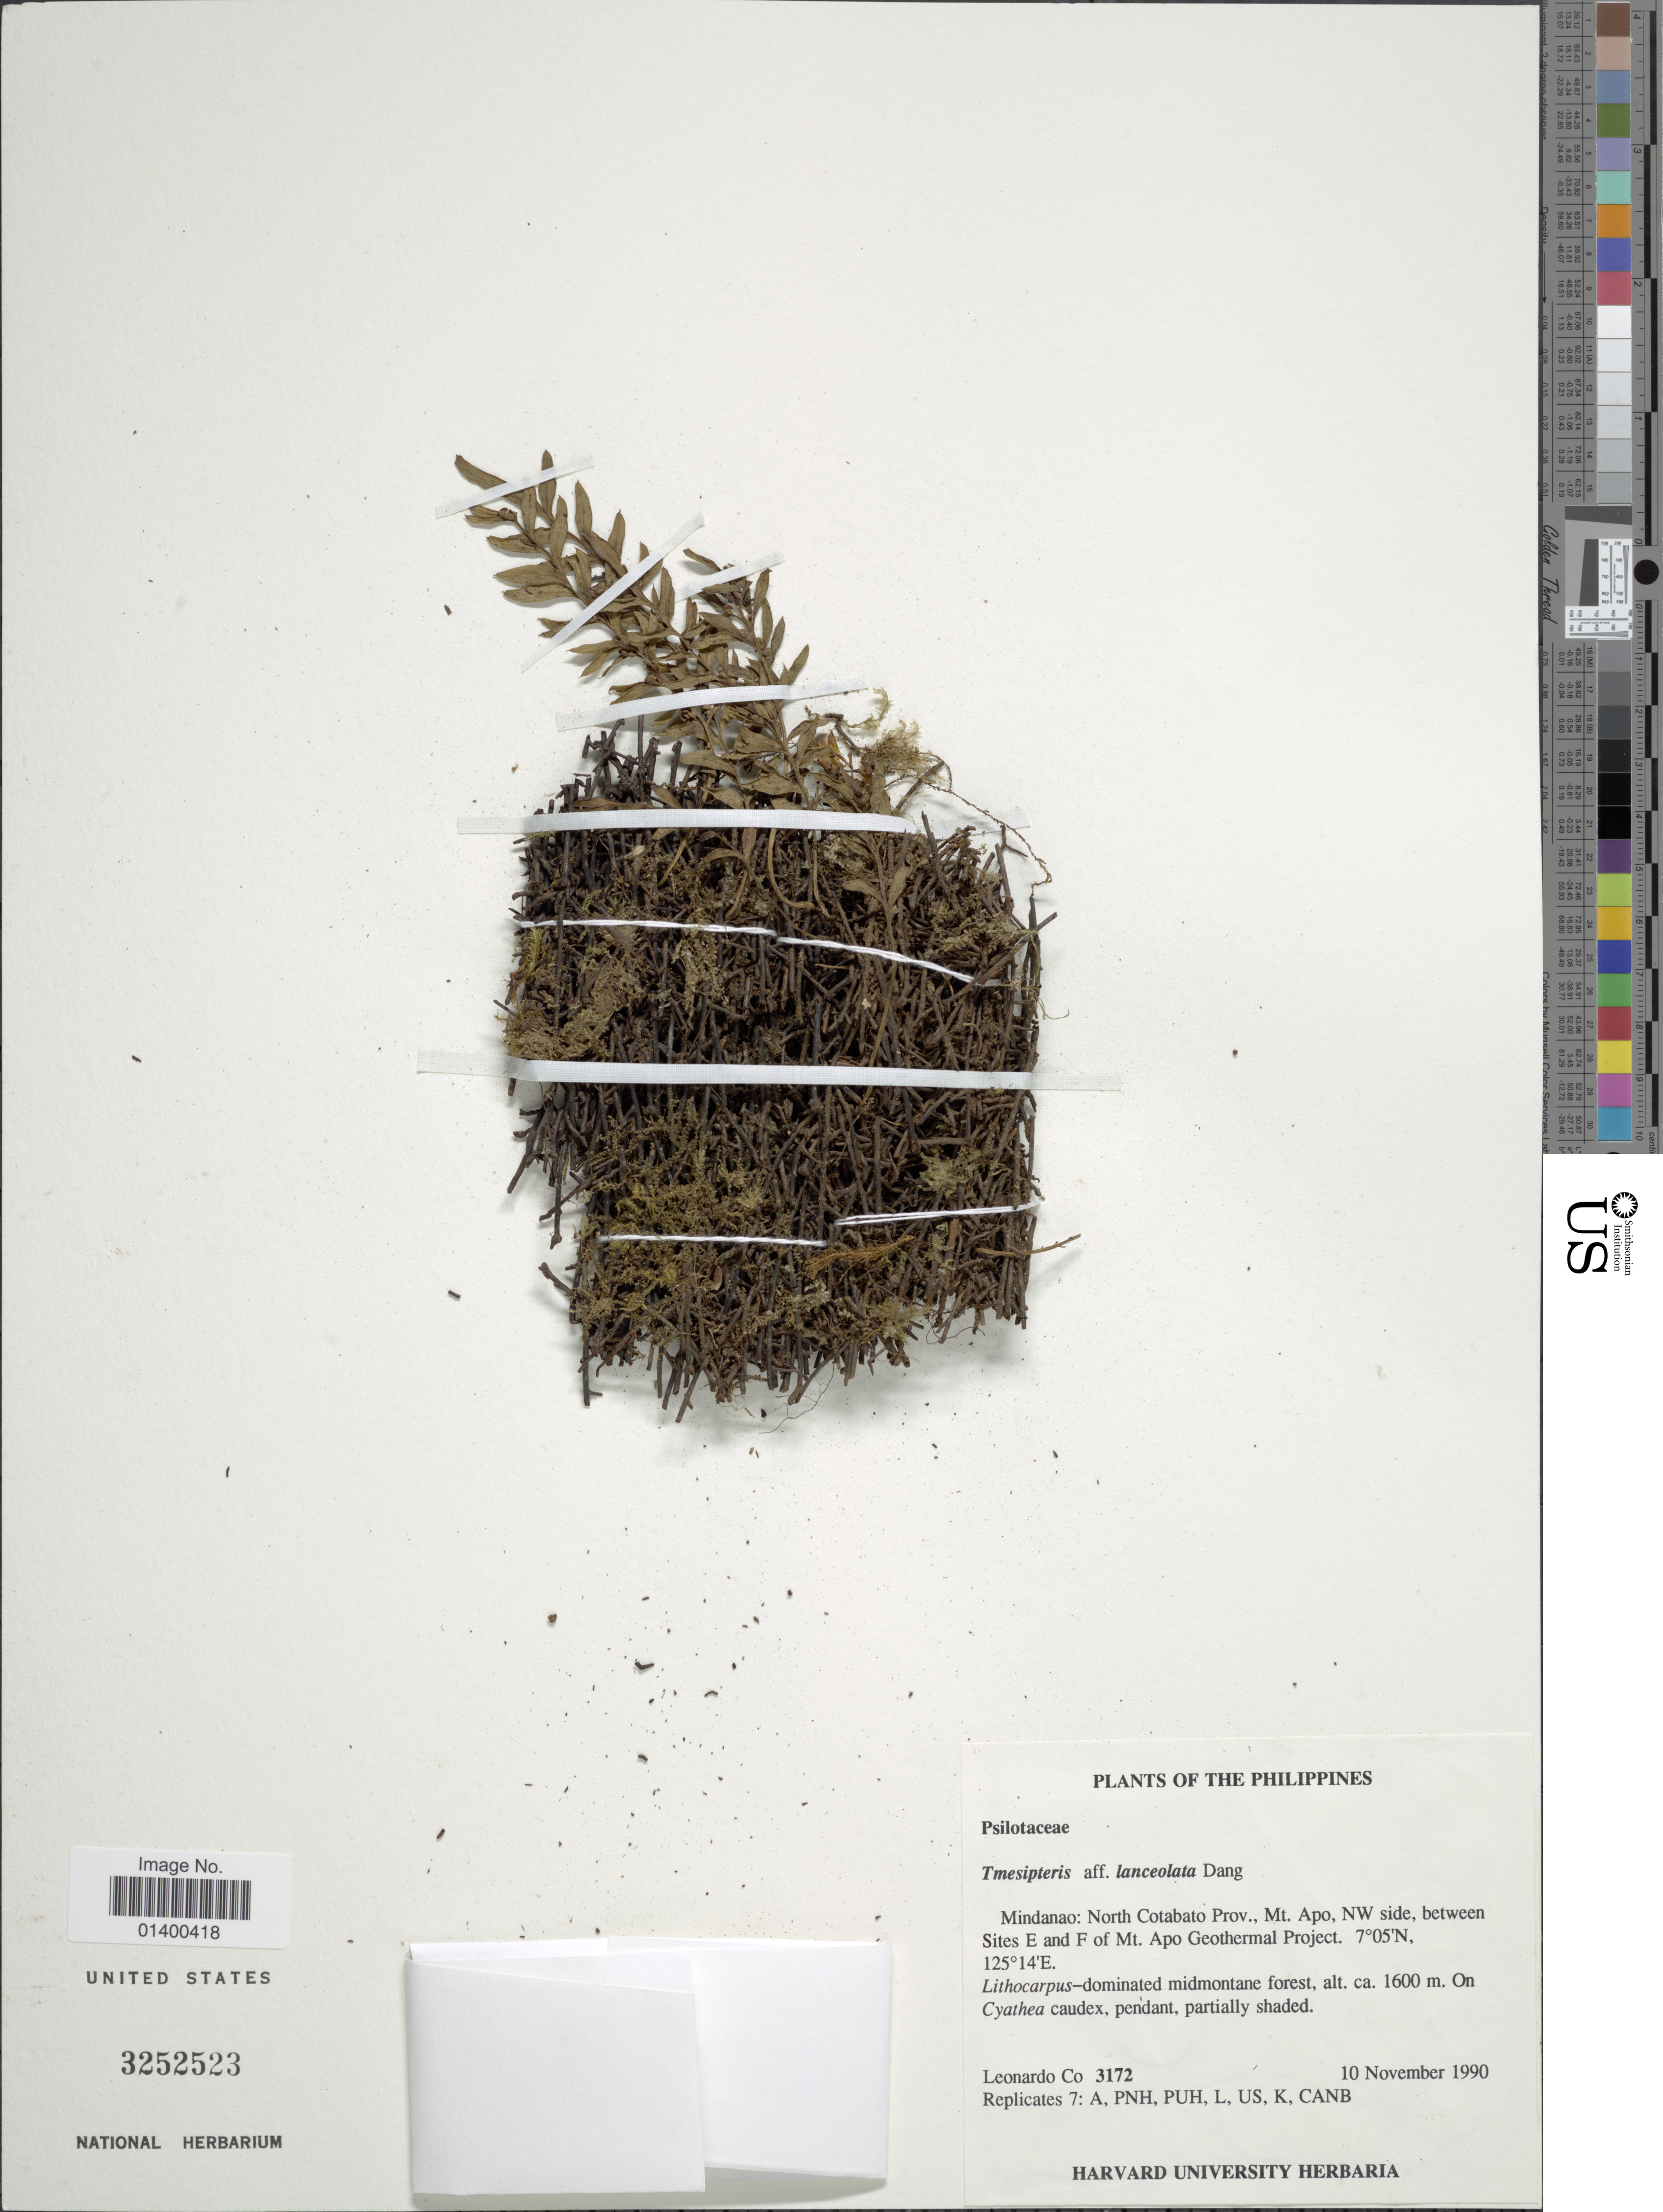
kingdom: Plantae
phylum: Tracheophyta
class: Polypodiopsida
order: Psilotales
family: Psilotaceae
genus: Tmesipteris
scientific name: Tmesipteris lanceolata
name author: P.A. Dang.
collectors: L. Co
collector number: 3172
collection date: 1990-11-10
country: Philippines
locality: Mindanao: North Cotabato Prov., Mt. Apo, NW side, between Sites E and F of Mt. Apo Geothermal Project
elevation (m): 1600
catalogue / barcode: US 3252523